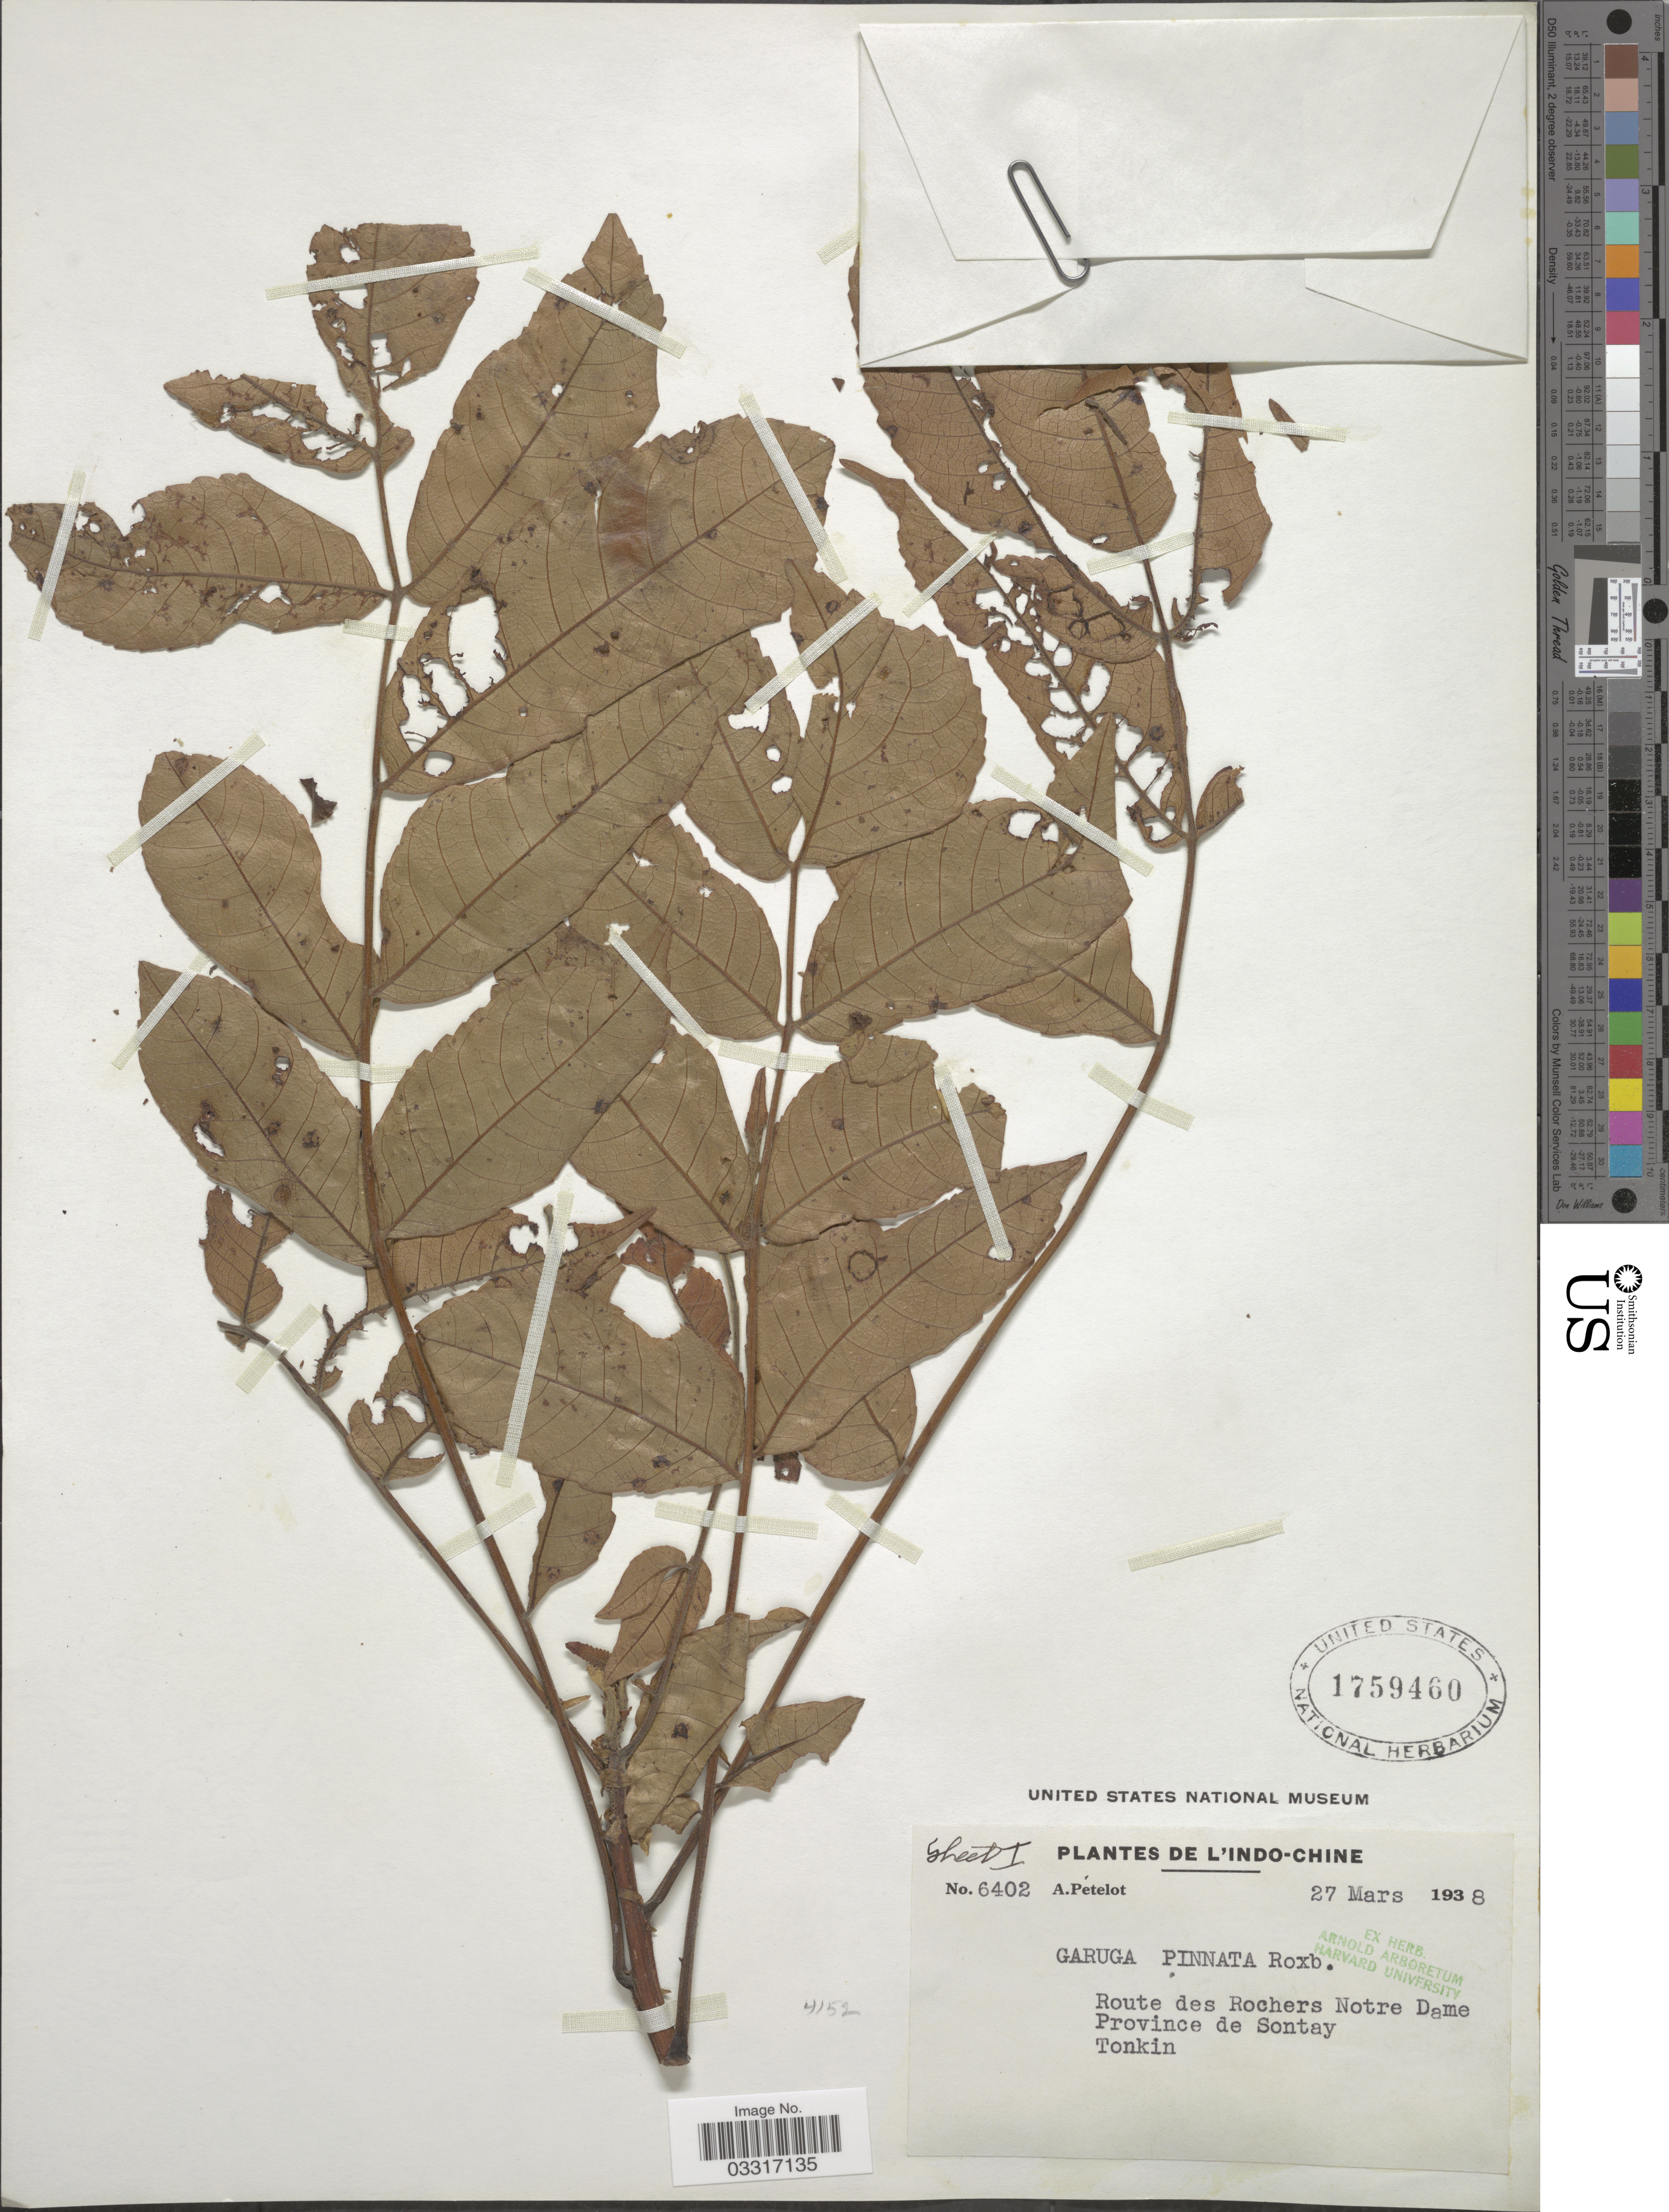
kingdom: Plantae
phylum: Tracheophyta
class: Magnoliopsida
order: Sapindales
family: Burseraceae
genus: Garuga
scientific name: Garuga pinnata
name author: Roxb.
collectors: A. Petelot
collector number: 6402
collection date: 1938-03-27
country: Vietnam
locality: L'Indo-Chine. Route des Rochers Notre Dame. Province de Sontay, Tonkin.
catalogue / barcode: US 1759460